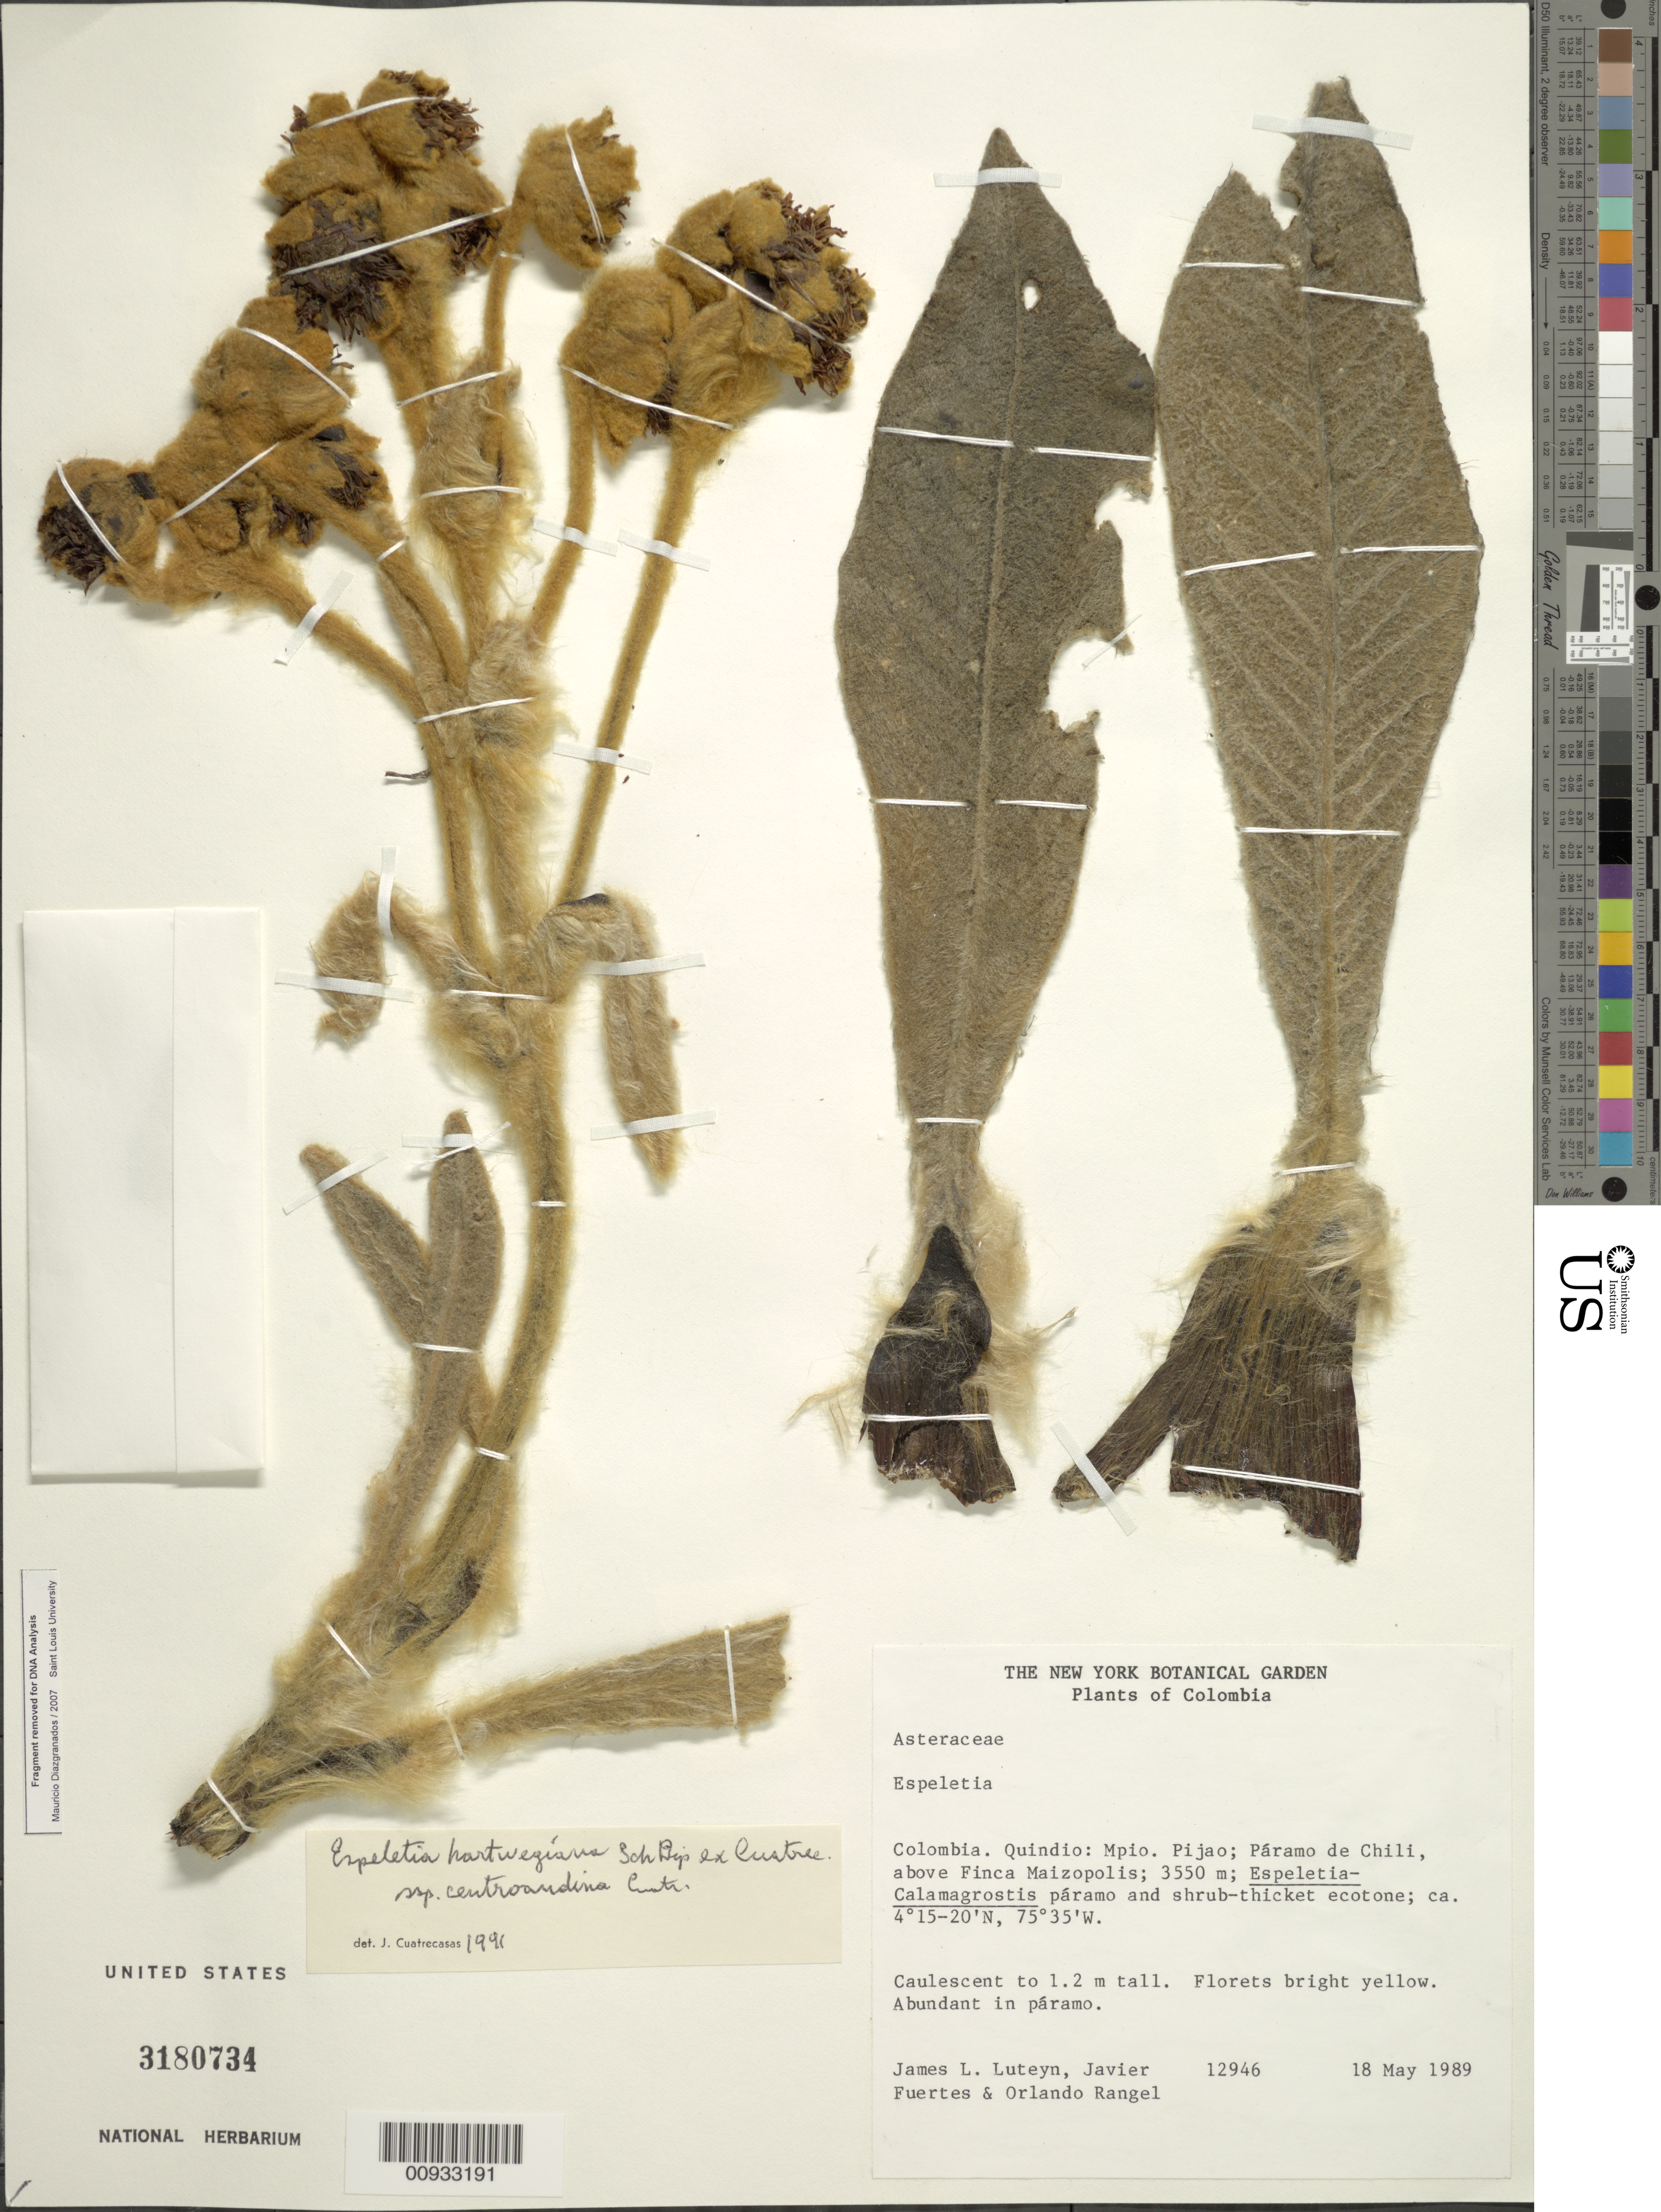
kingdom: Plantae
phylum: Tracheophyta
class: Magnoliopsida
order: Asterales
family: Asteraceae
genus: Espeletia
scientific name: Espeletia hartwegiana subsp. centroandina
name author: Cuatrec.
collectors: J. L. Luteyn, J. Fuertes & O. Rangel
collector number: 12946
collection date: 1989-05-18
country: Colombia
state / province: Quindío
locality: Mpio. Pijao; Paramo de Chili, above Finca Maizopolis.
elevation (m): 3550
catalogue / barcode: US 3180734